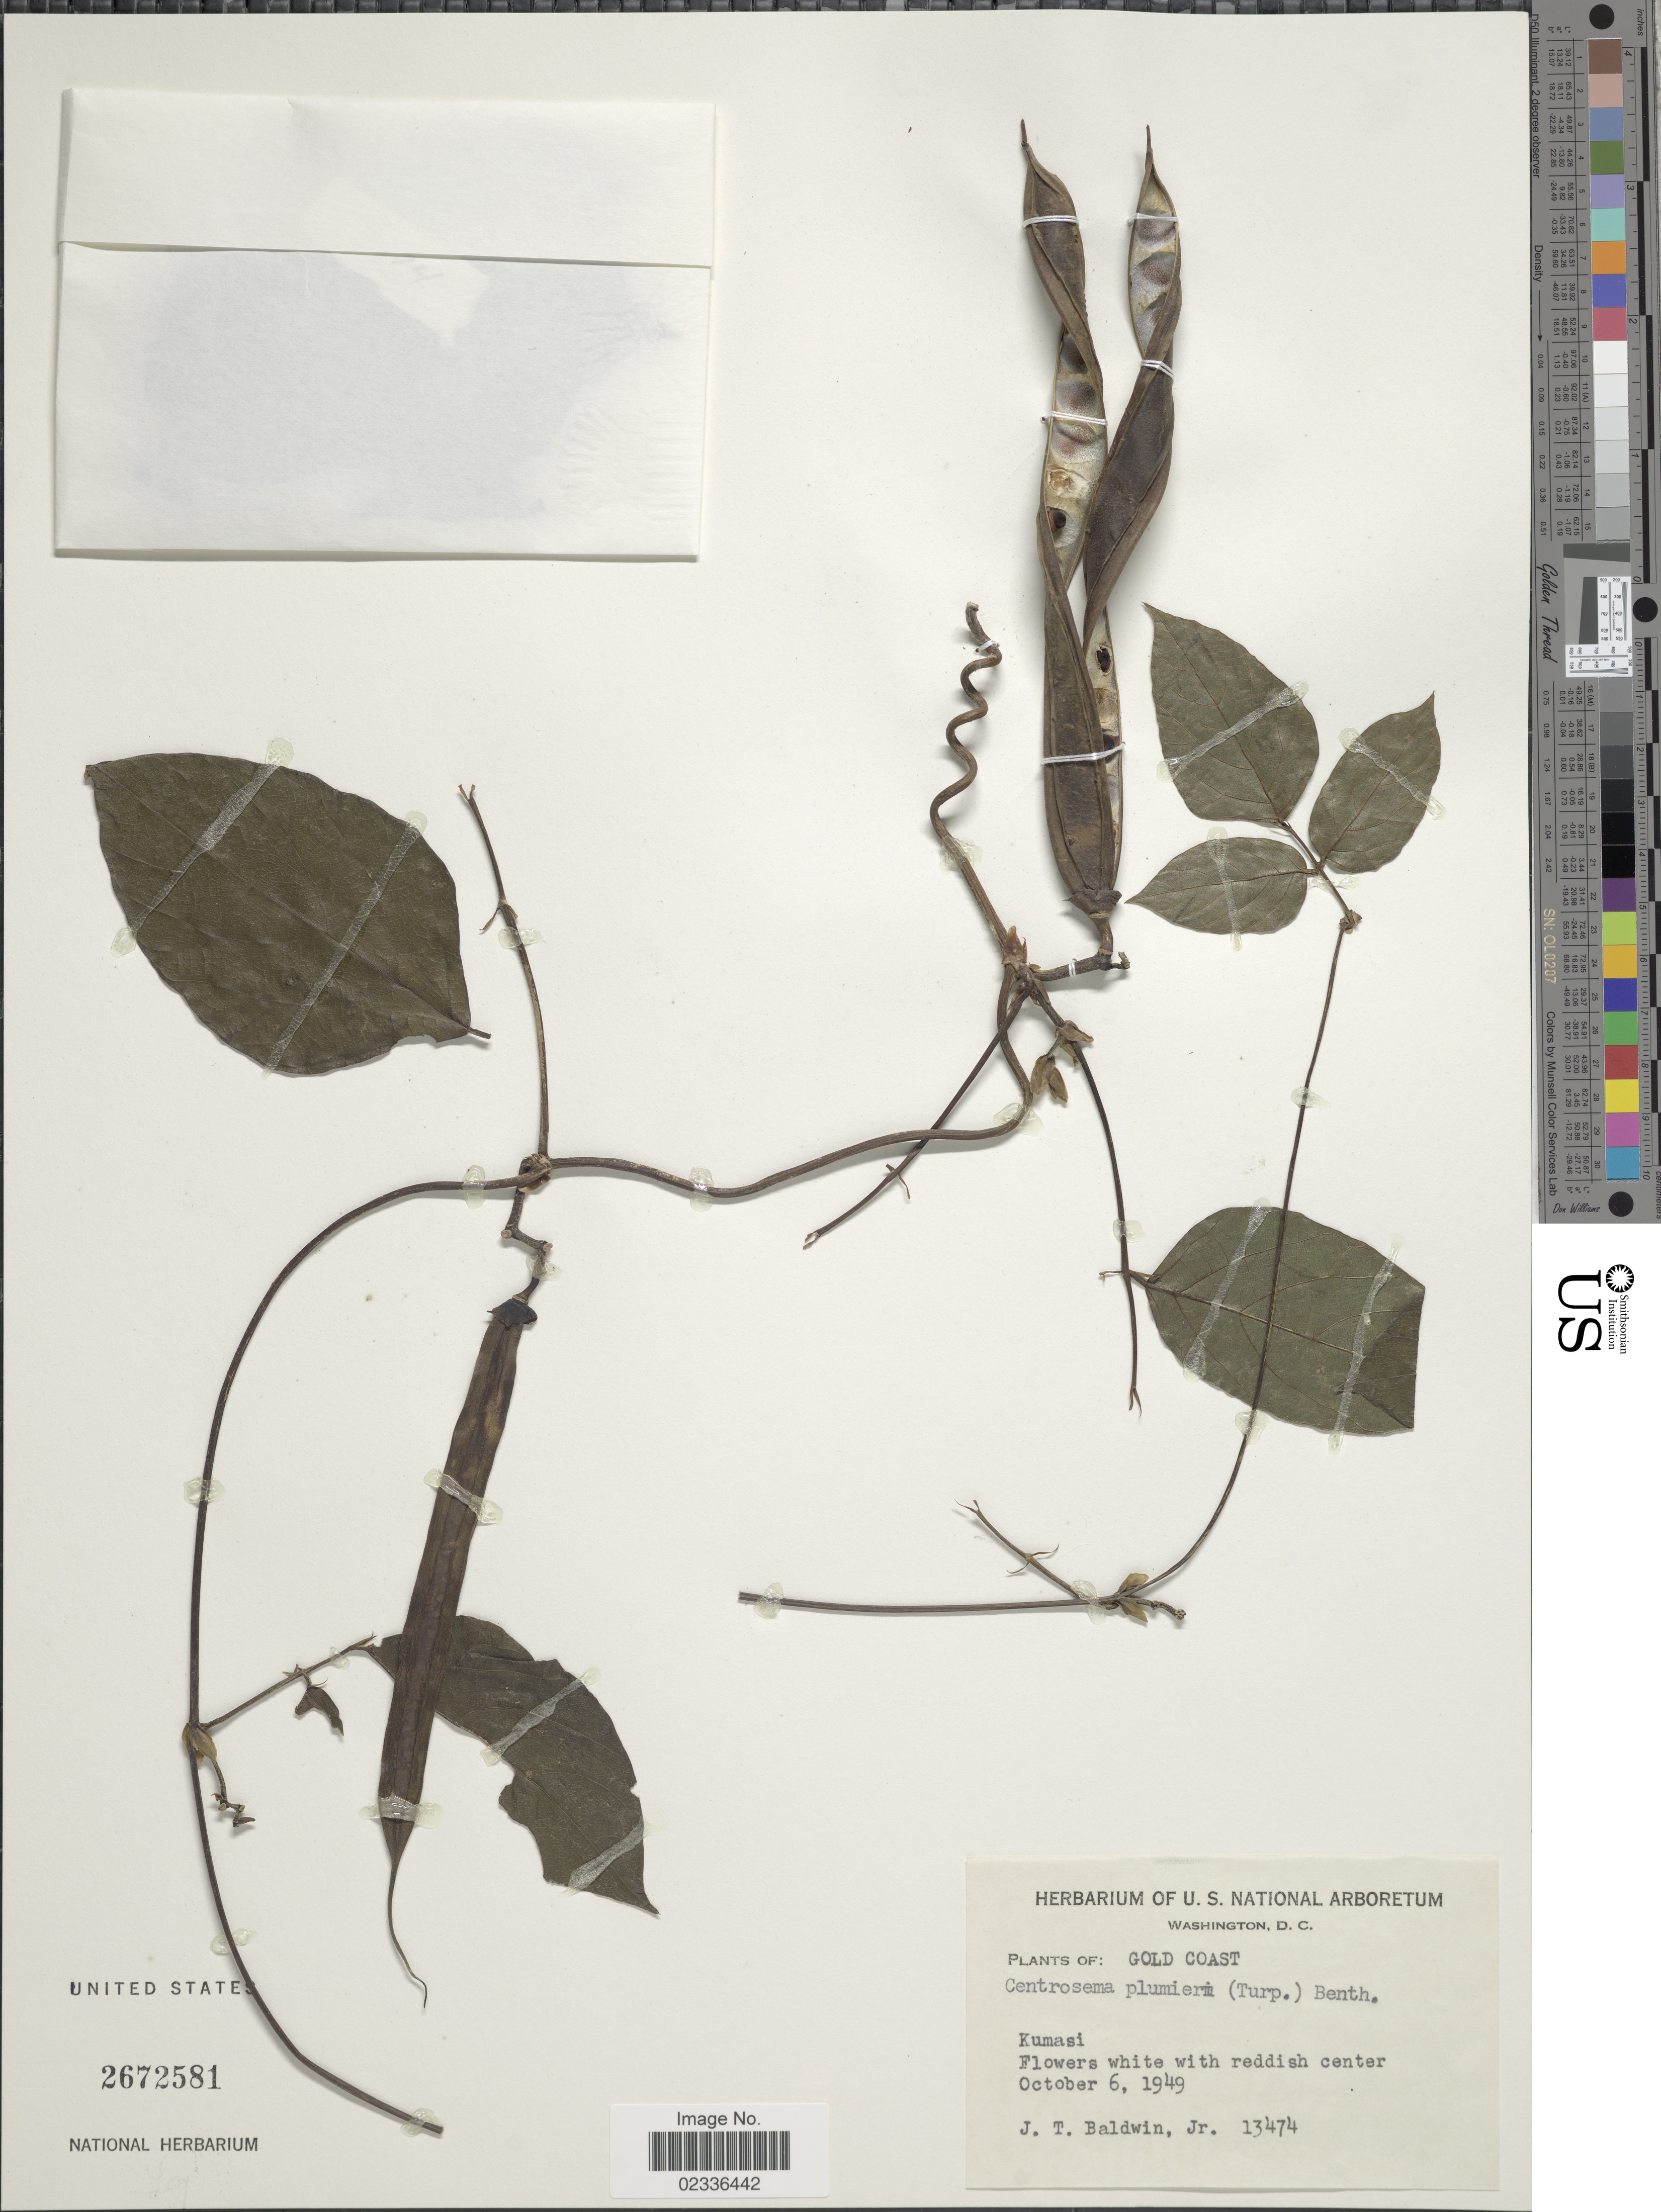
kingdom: Plantae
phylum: Tracheophyta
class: Magnoliopsida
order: Fabales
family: Fabaceae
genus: Centrosema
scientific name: Centrosema plumieri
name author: (Turpin ex Pers.) Benth.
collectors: J. T. Baldwin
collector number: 13474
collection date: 1949-10-06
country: Ghana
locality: Gold Coast, Kumasi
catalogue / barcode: US 2672581